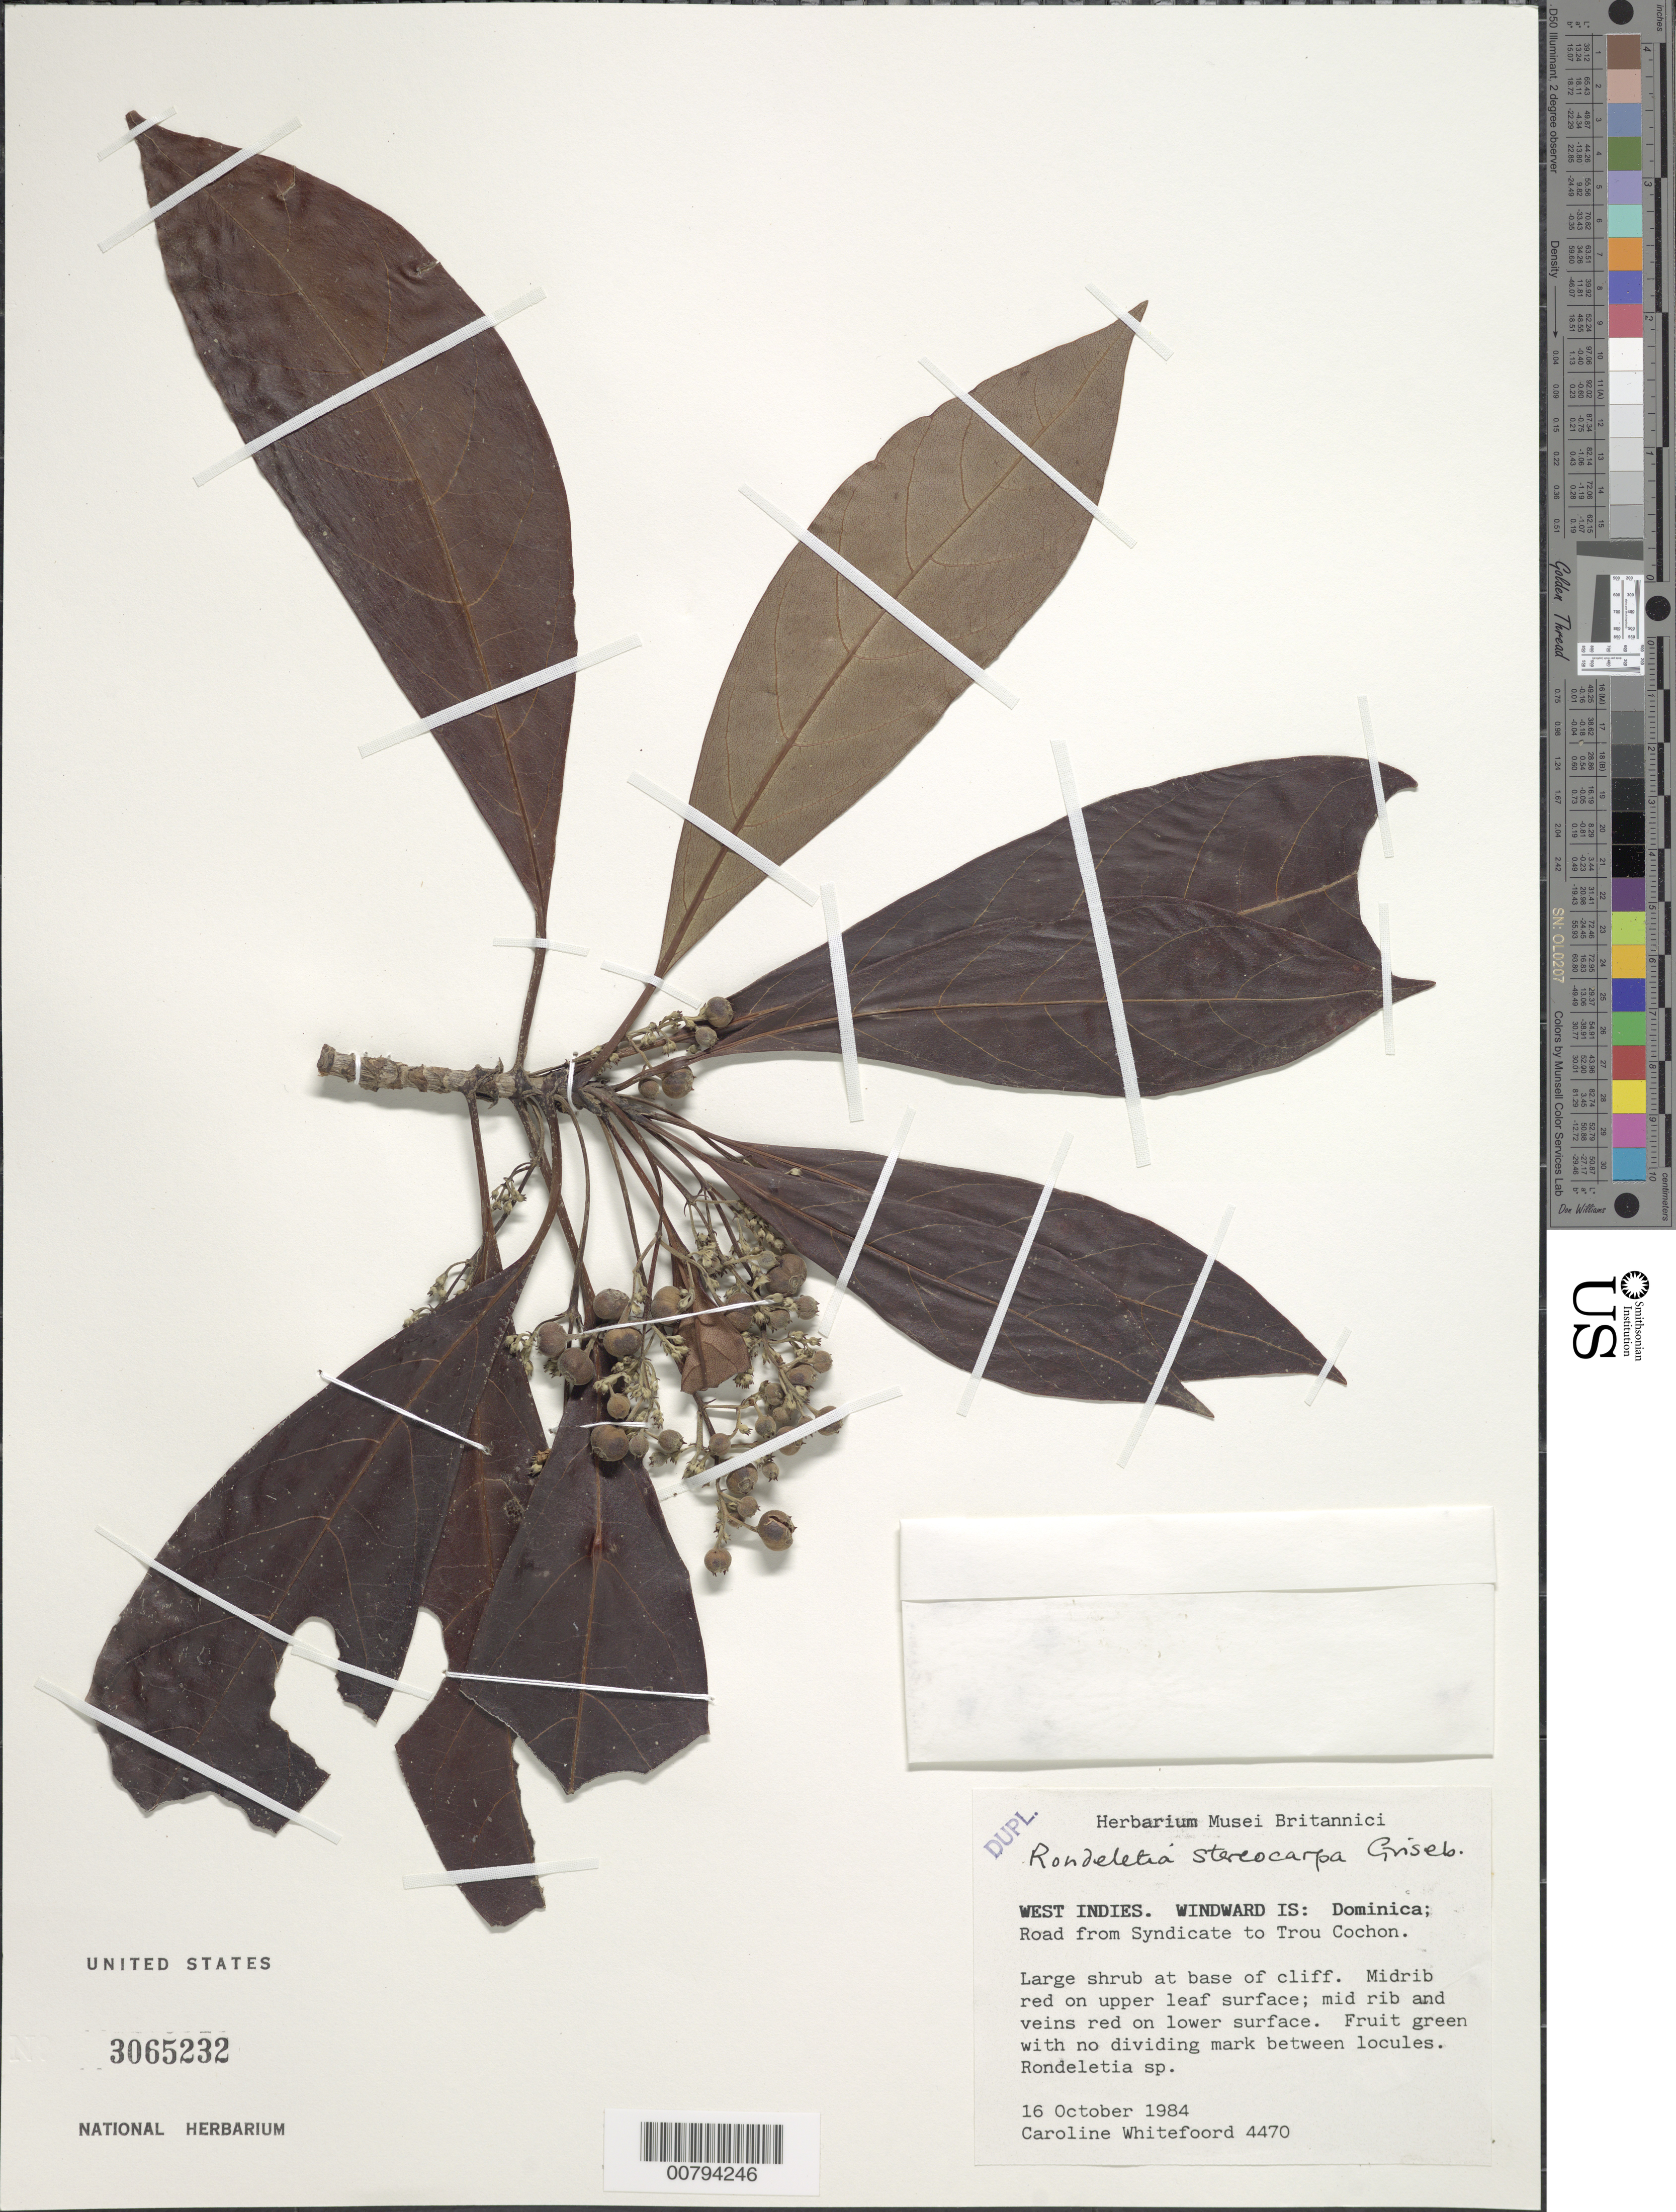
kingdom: Plantae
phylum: Tracheophyta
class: Magnoliopsida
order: Gentianales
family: Rubiaceae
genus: Rondeletia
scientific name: Rondeletia parviflora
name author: Poir.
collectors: C. Whitefoord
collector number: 4470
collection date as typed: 16 Oct 1984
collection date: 1984-10-16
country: Dominica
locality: Road from Syndicate to Trou Cochon.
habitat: Base of cliff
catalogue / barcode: US 3065232